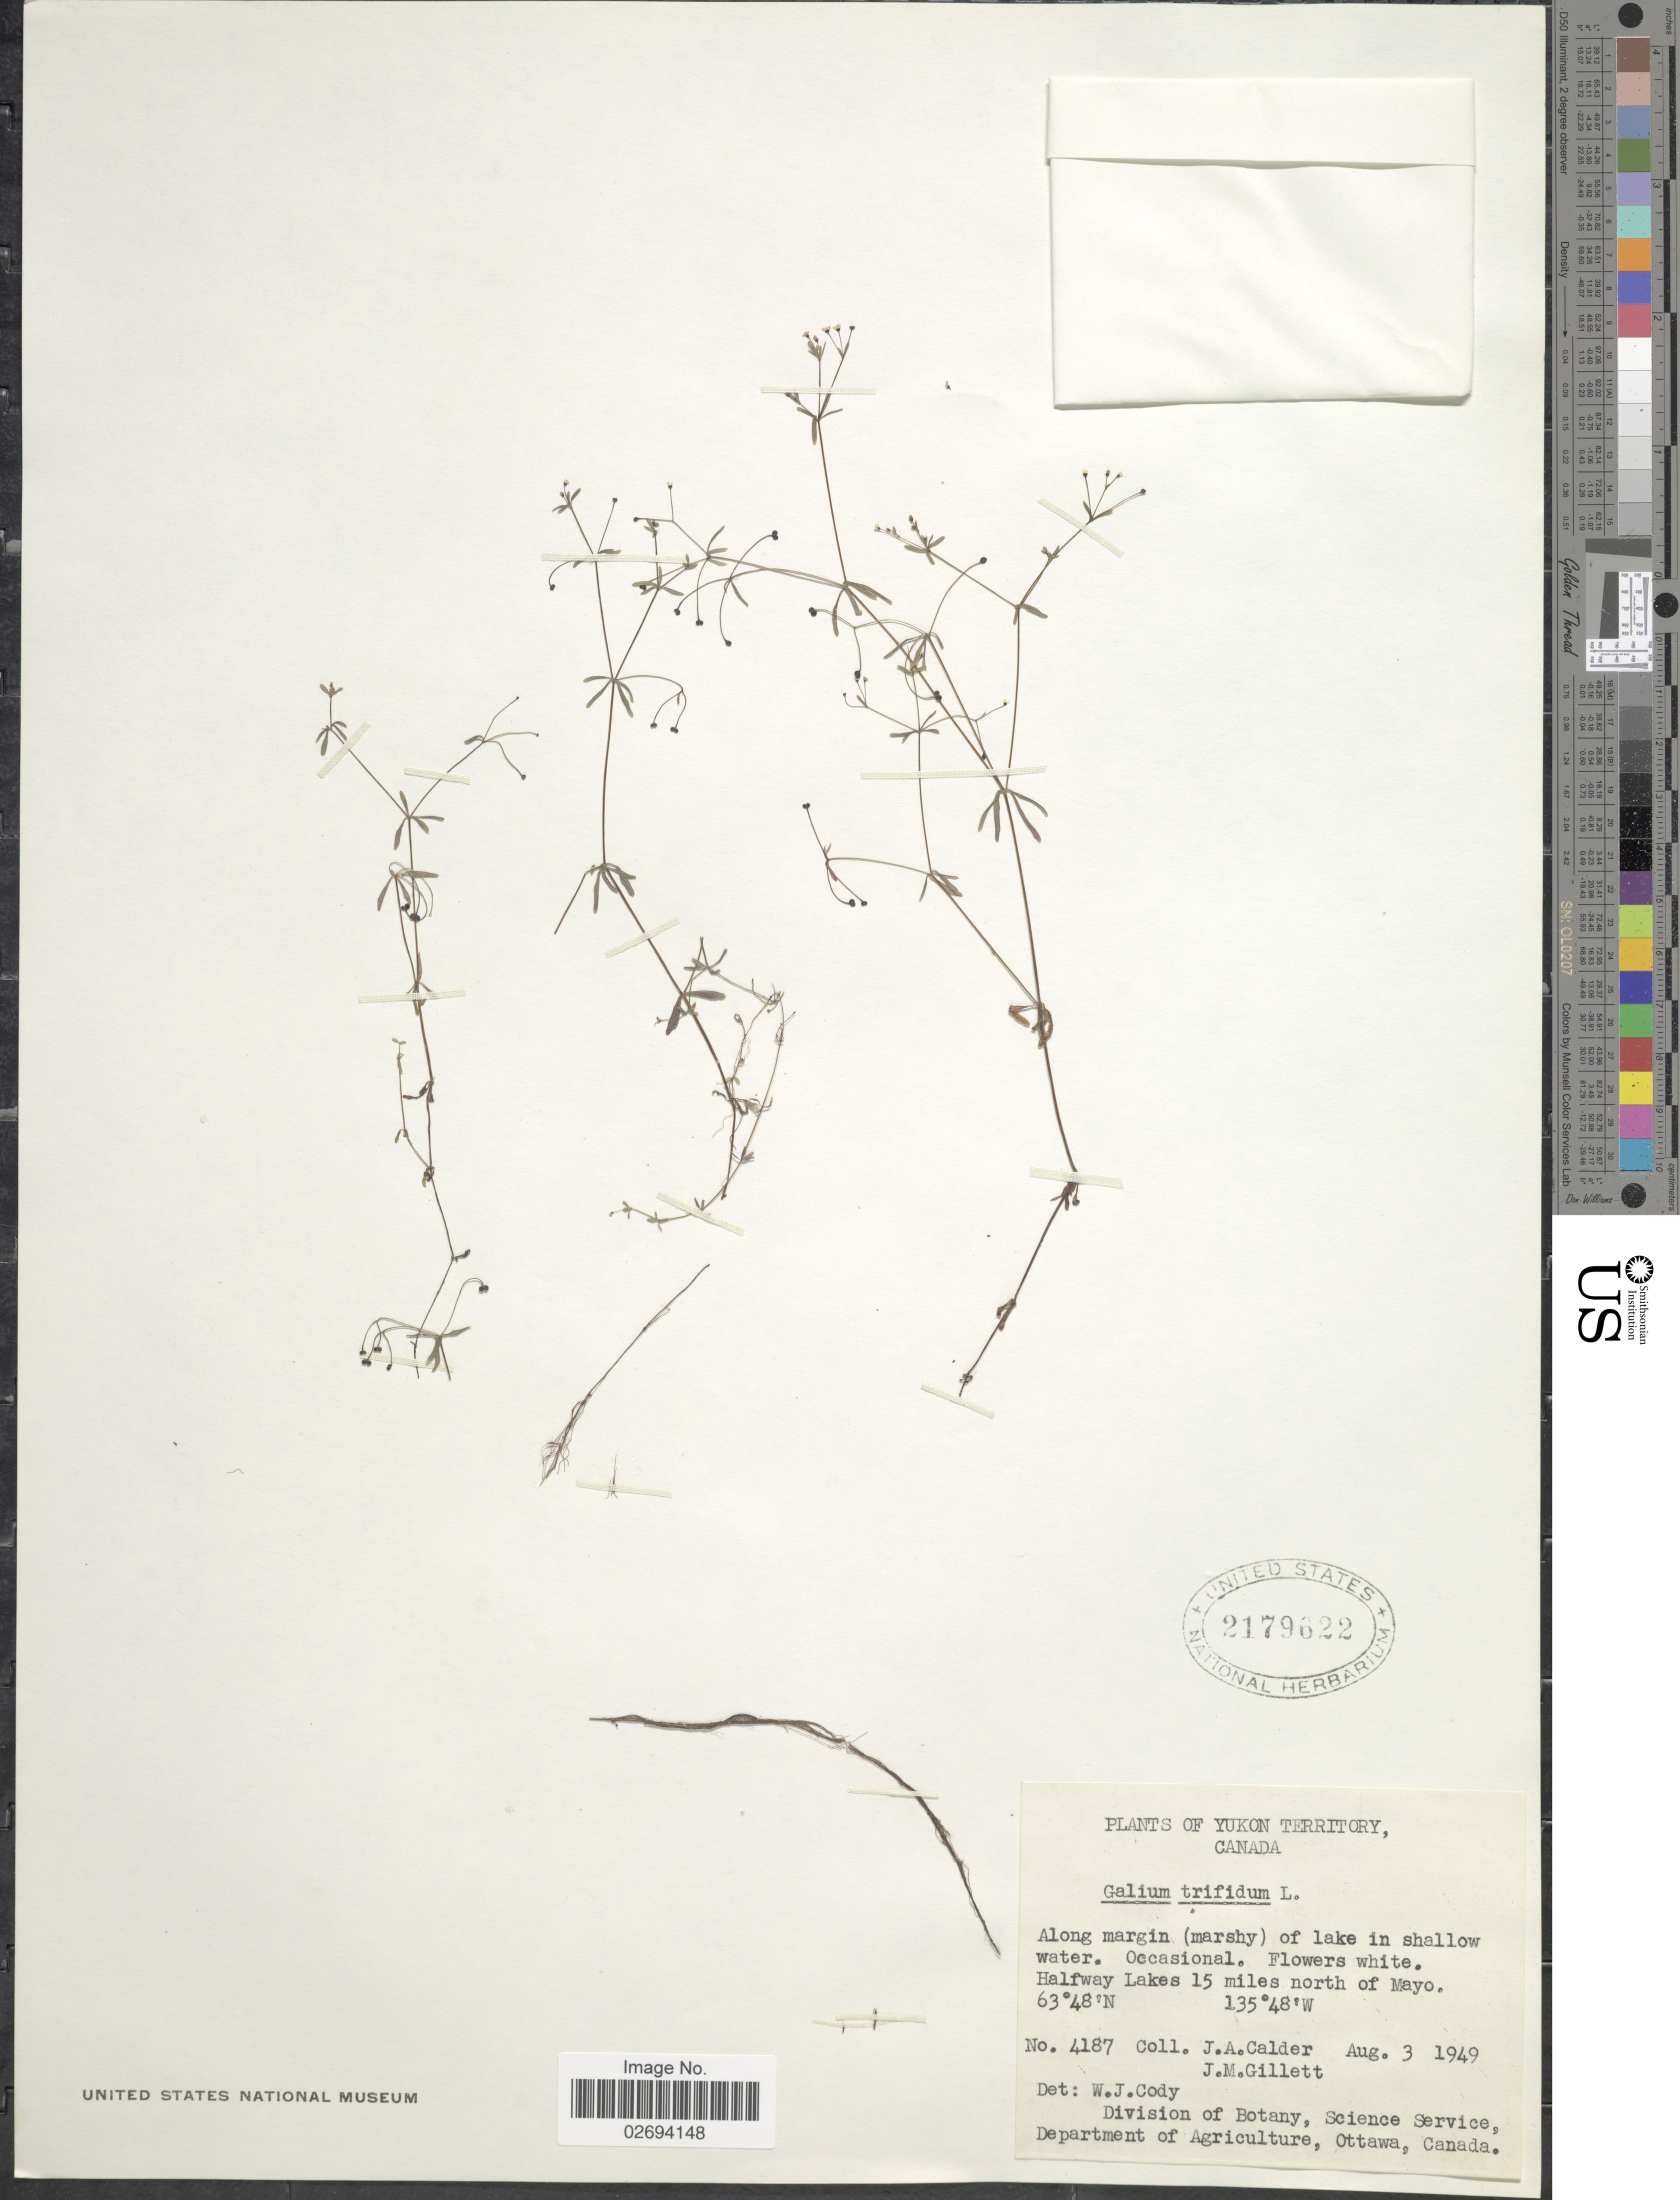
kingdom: Plantae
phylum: Tracheophyta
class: Magnoliopsida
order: Gentianales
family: Rubiaceae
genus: Galium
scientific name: Galium trifidum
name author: L.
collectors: J. A. Calder & J. M. Gillett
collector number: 4187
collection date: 1949-08-03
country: Canada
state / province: Yukon Territory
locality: Along margin (marshy) of lake in shallow water, Halfway Lakes 15 miles north of Mayo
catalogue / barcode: US 2179622